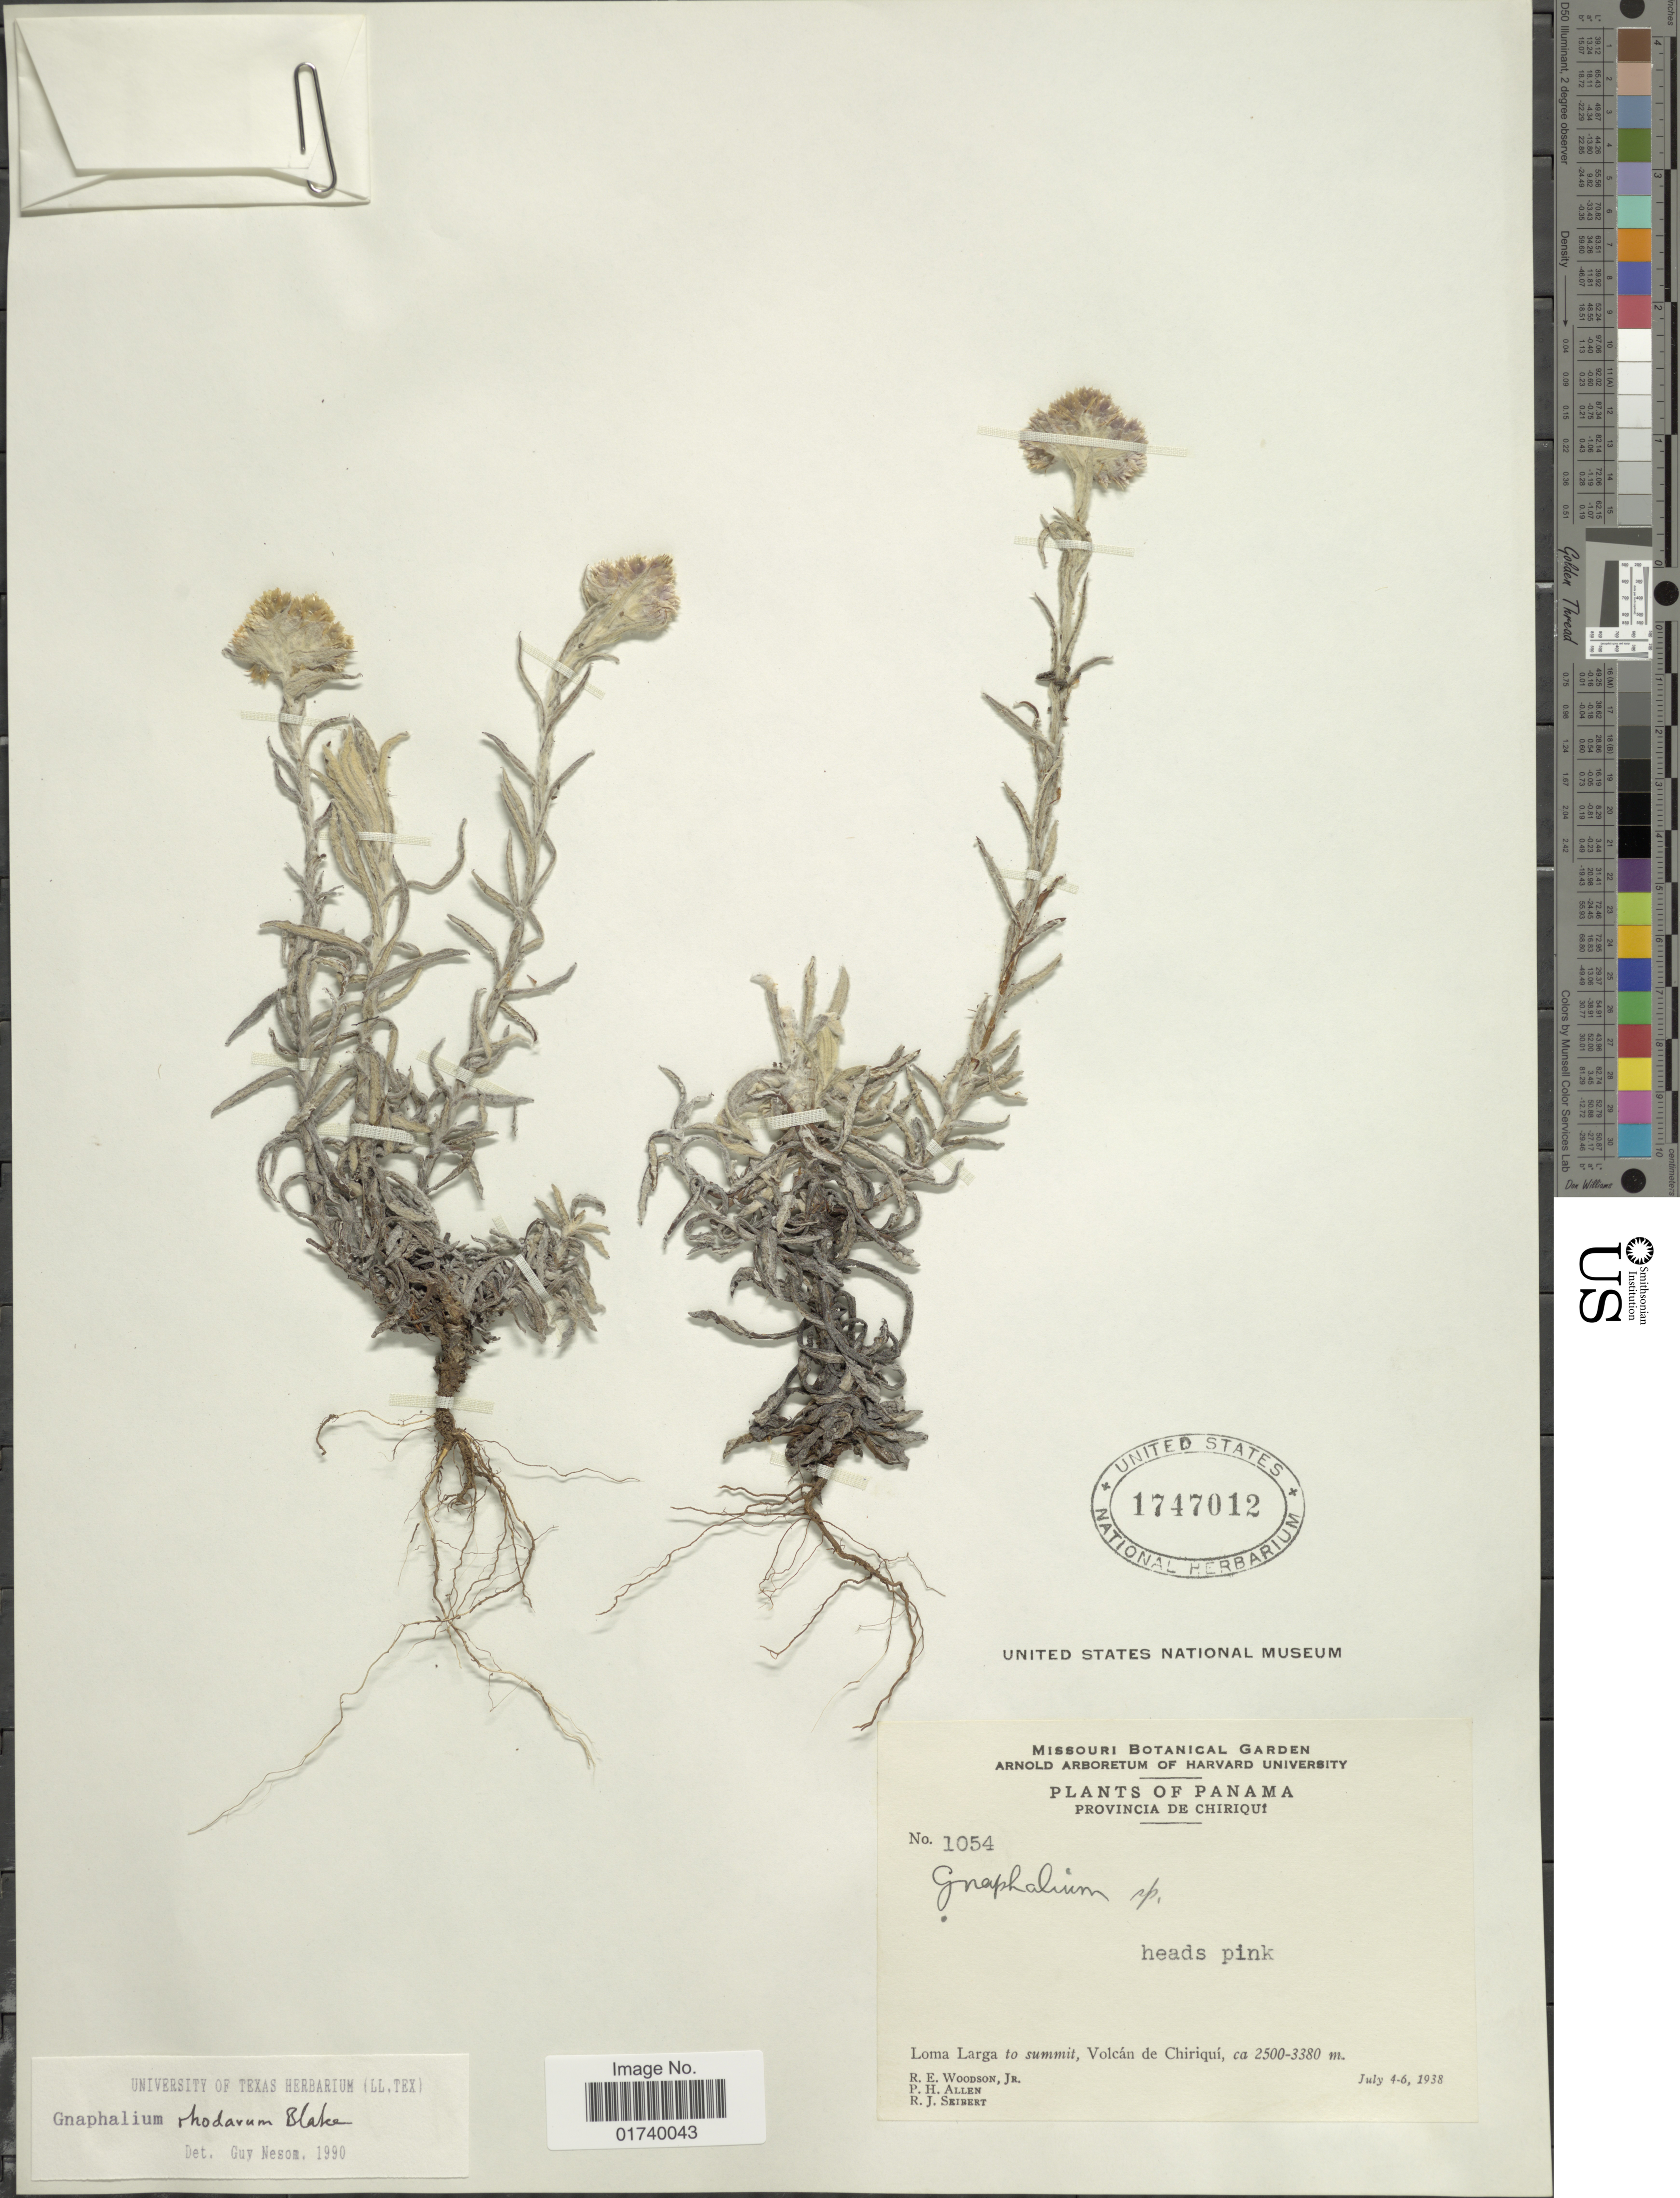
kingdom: Plantae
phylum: Tracheophyta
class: Magnoliopsida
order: Asterales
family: Asteraceae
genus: Pseudognaphalium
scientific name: Pseudognaphalium pruskii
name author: G.L. Nesom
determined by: Nesom, Guy L.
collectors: R. E. Woodson, P. H. Allen & R. J. Seibert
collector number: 1054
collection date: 1938-07-06/1938-09-04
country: Panama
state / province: Chiriqui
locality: Loma Larga to summit, Volcan de Chiriqui.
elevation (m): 2500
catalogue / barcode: US 1747012